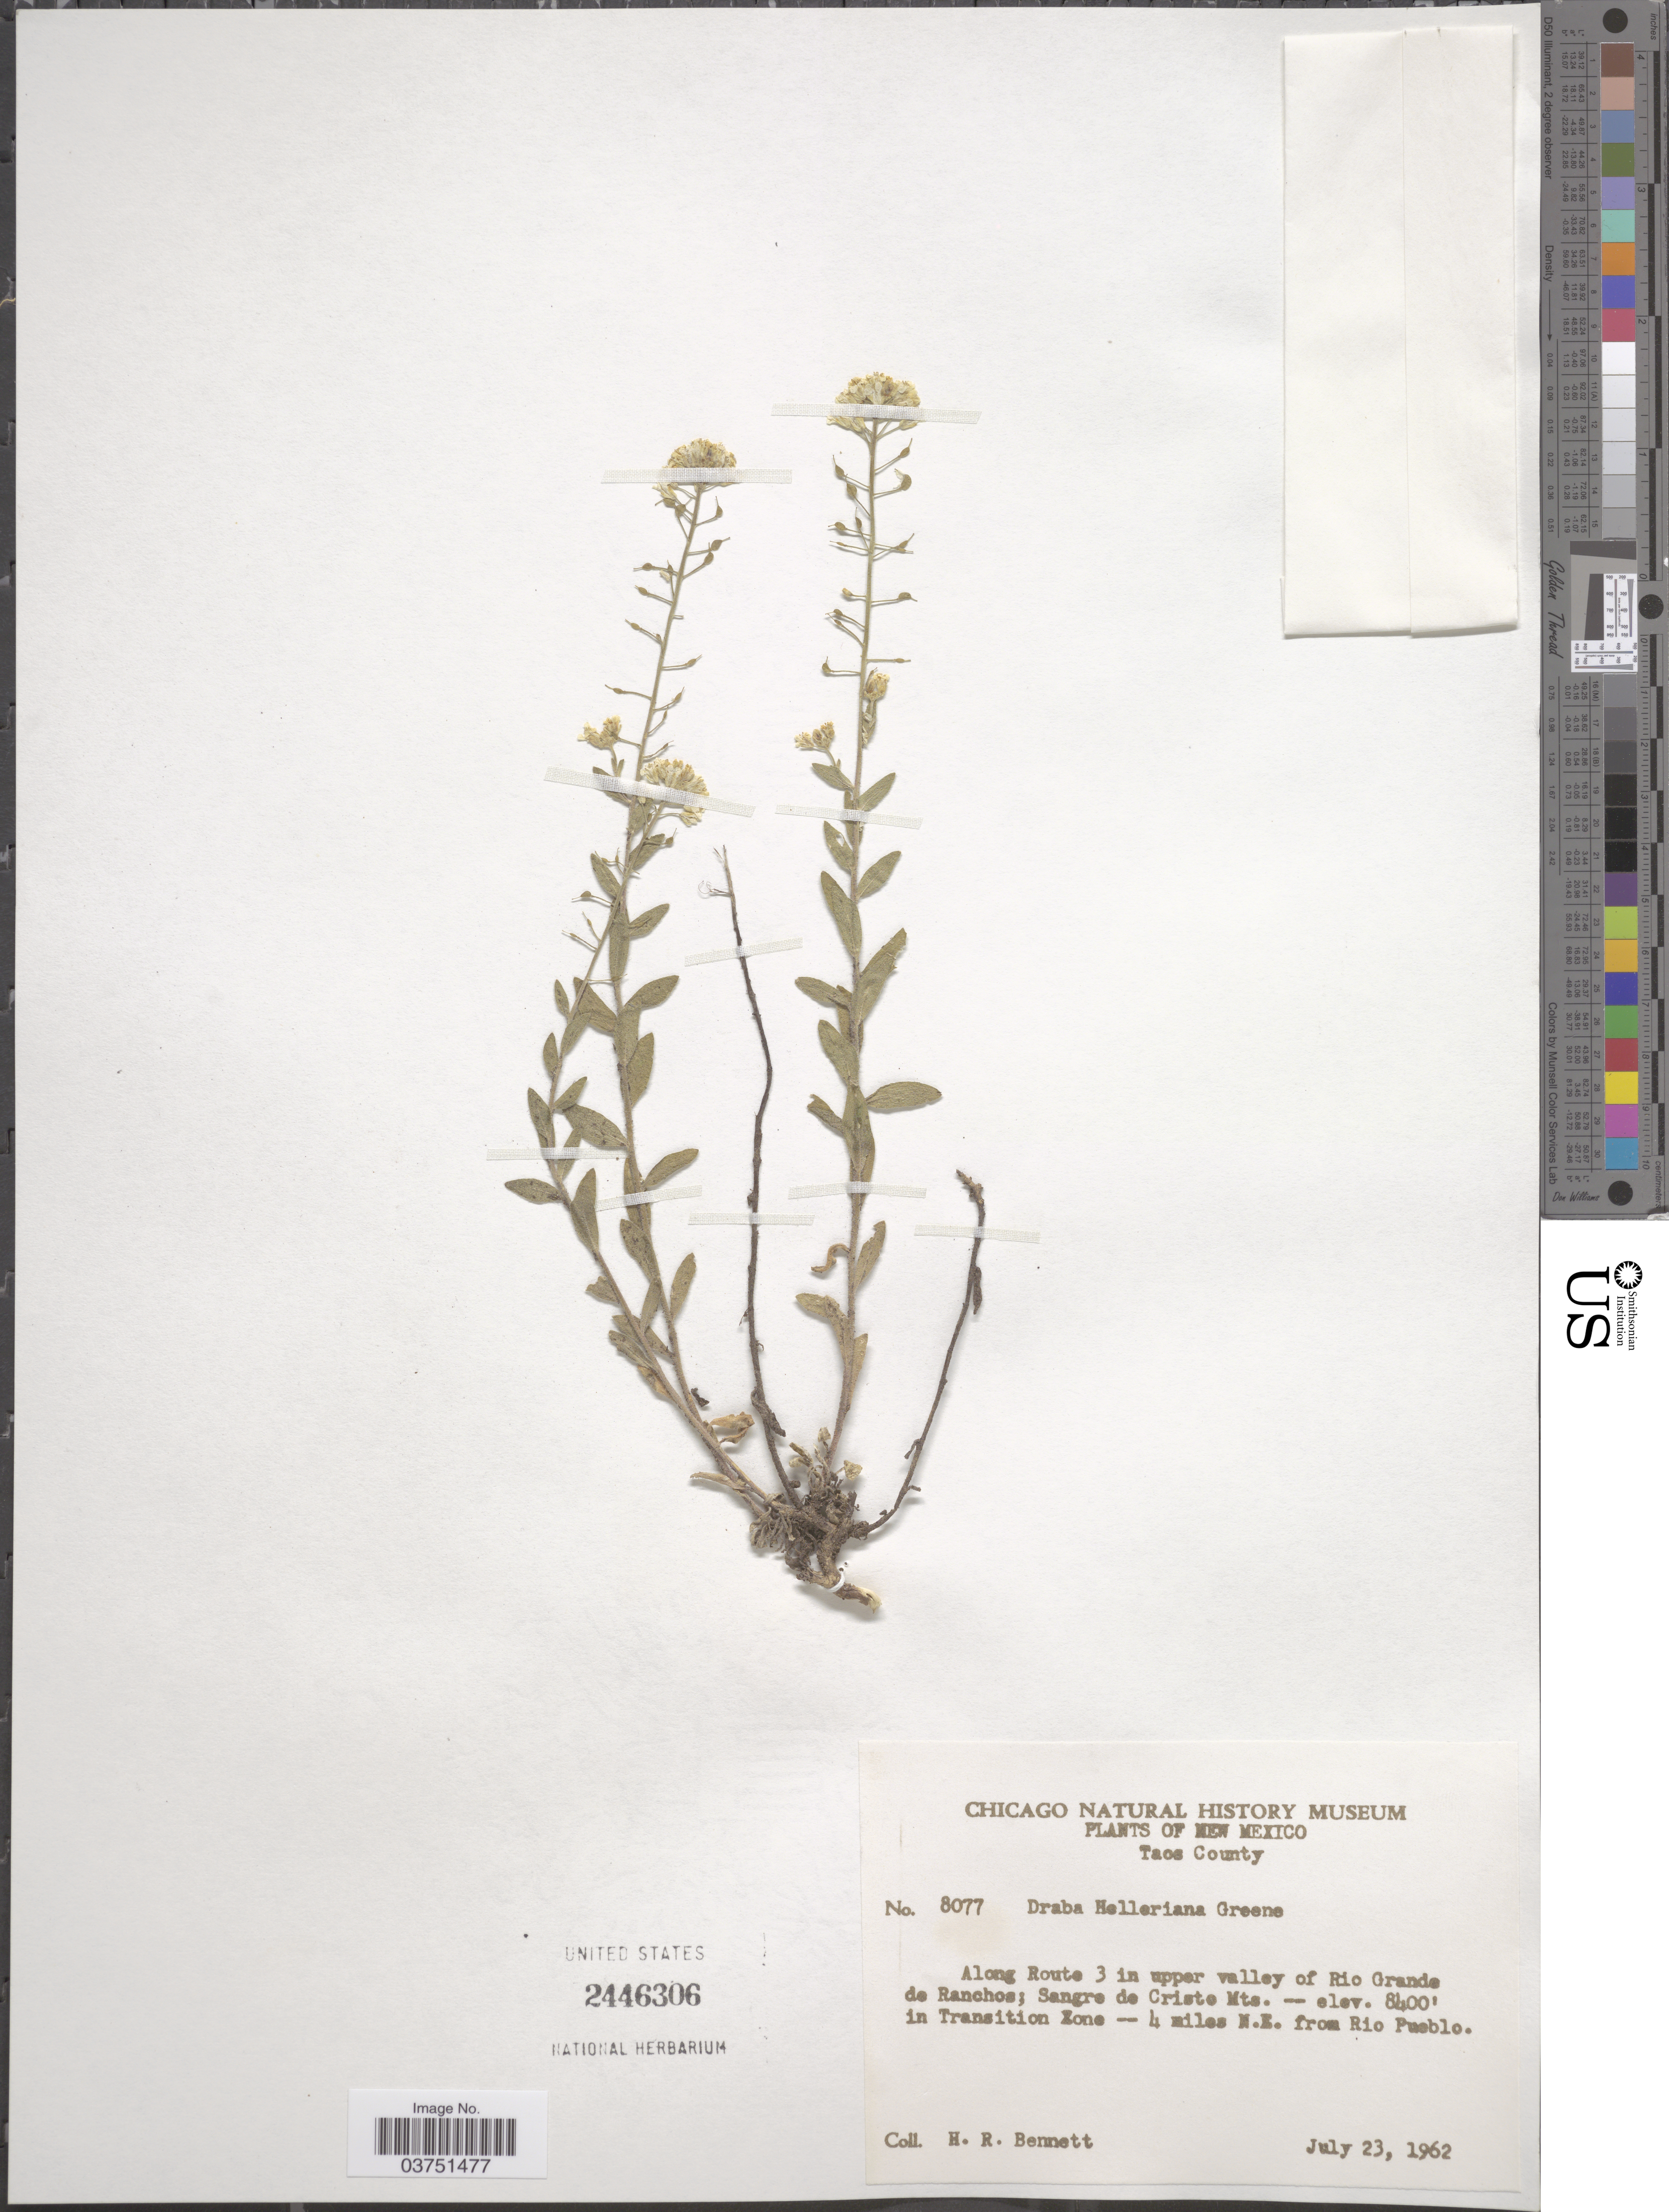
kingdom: Plantae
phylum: Tracheophyta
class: Magnoliopsida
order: Brassicales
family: Brassicaceae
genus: Draba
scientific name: Draba helleriana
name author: Greene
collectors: H. R. Bennett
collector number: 8077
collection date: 1962-07-23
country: United States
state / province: New Mexico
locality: Taos County; Along Route 3 in upper valley of Rio Grande de Ranchos; Sangre de Cristo Mts. in Transition Zone -- 4 miles N.E. from Rio Pueblo.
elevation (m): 2560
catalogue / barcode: US 2446306